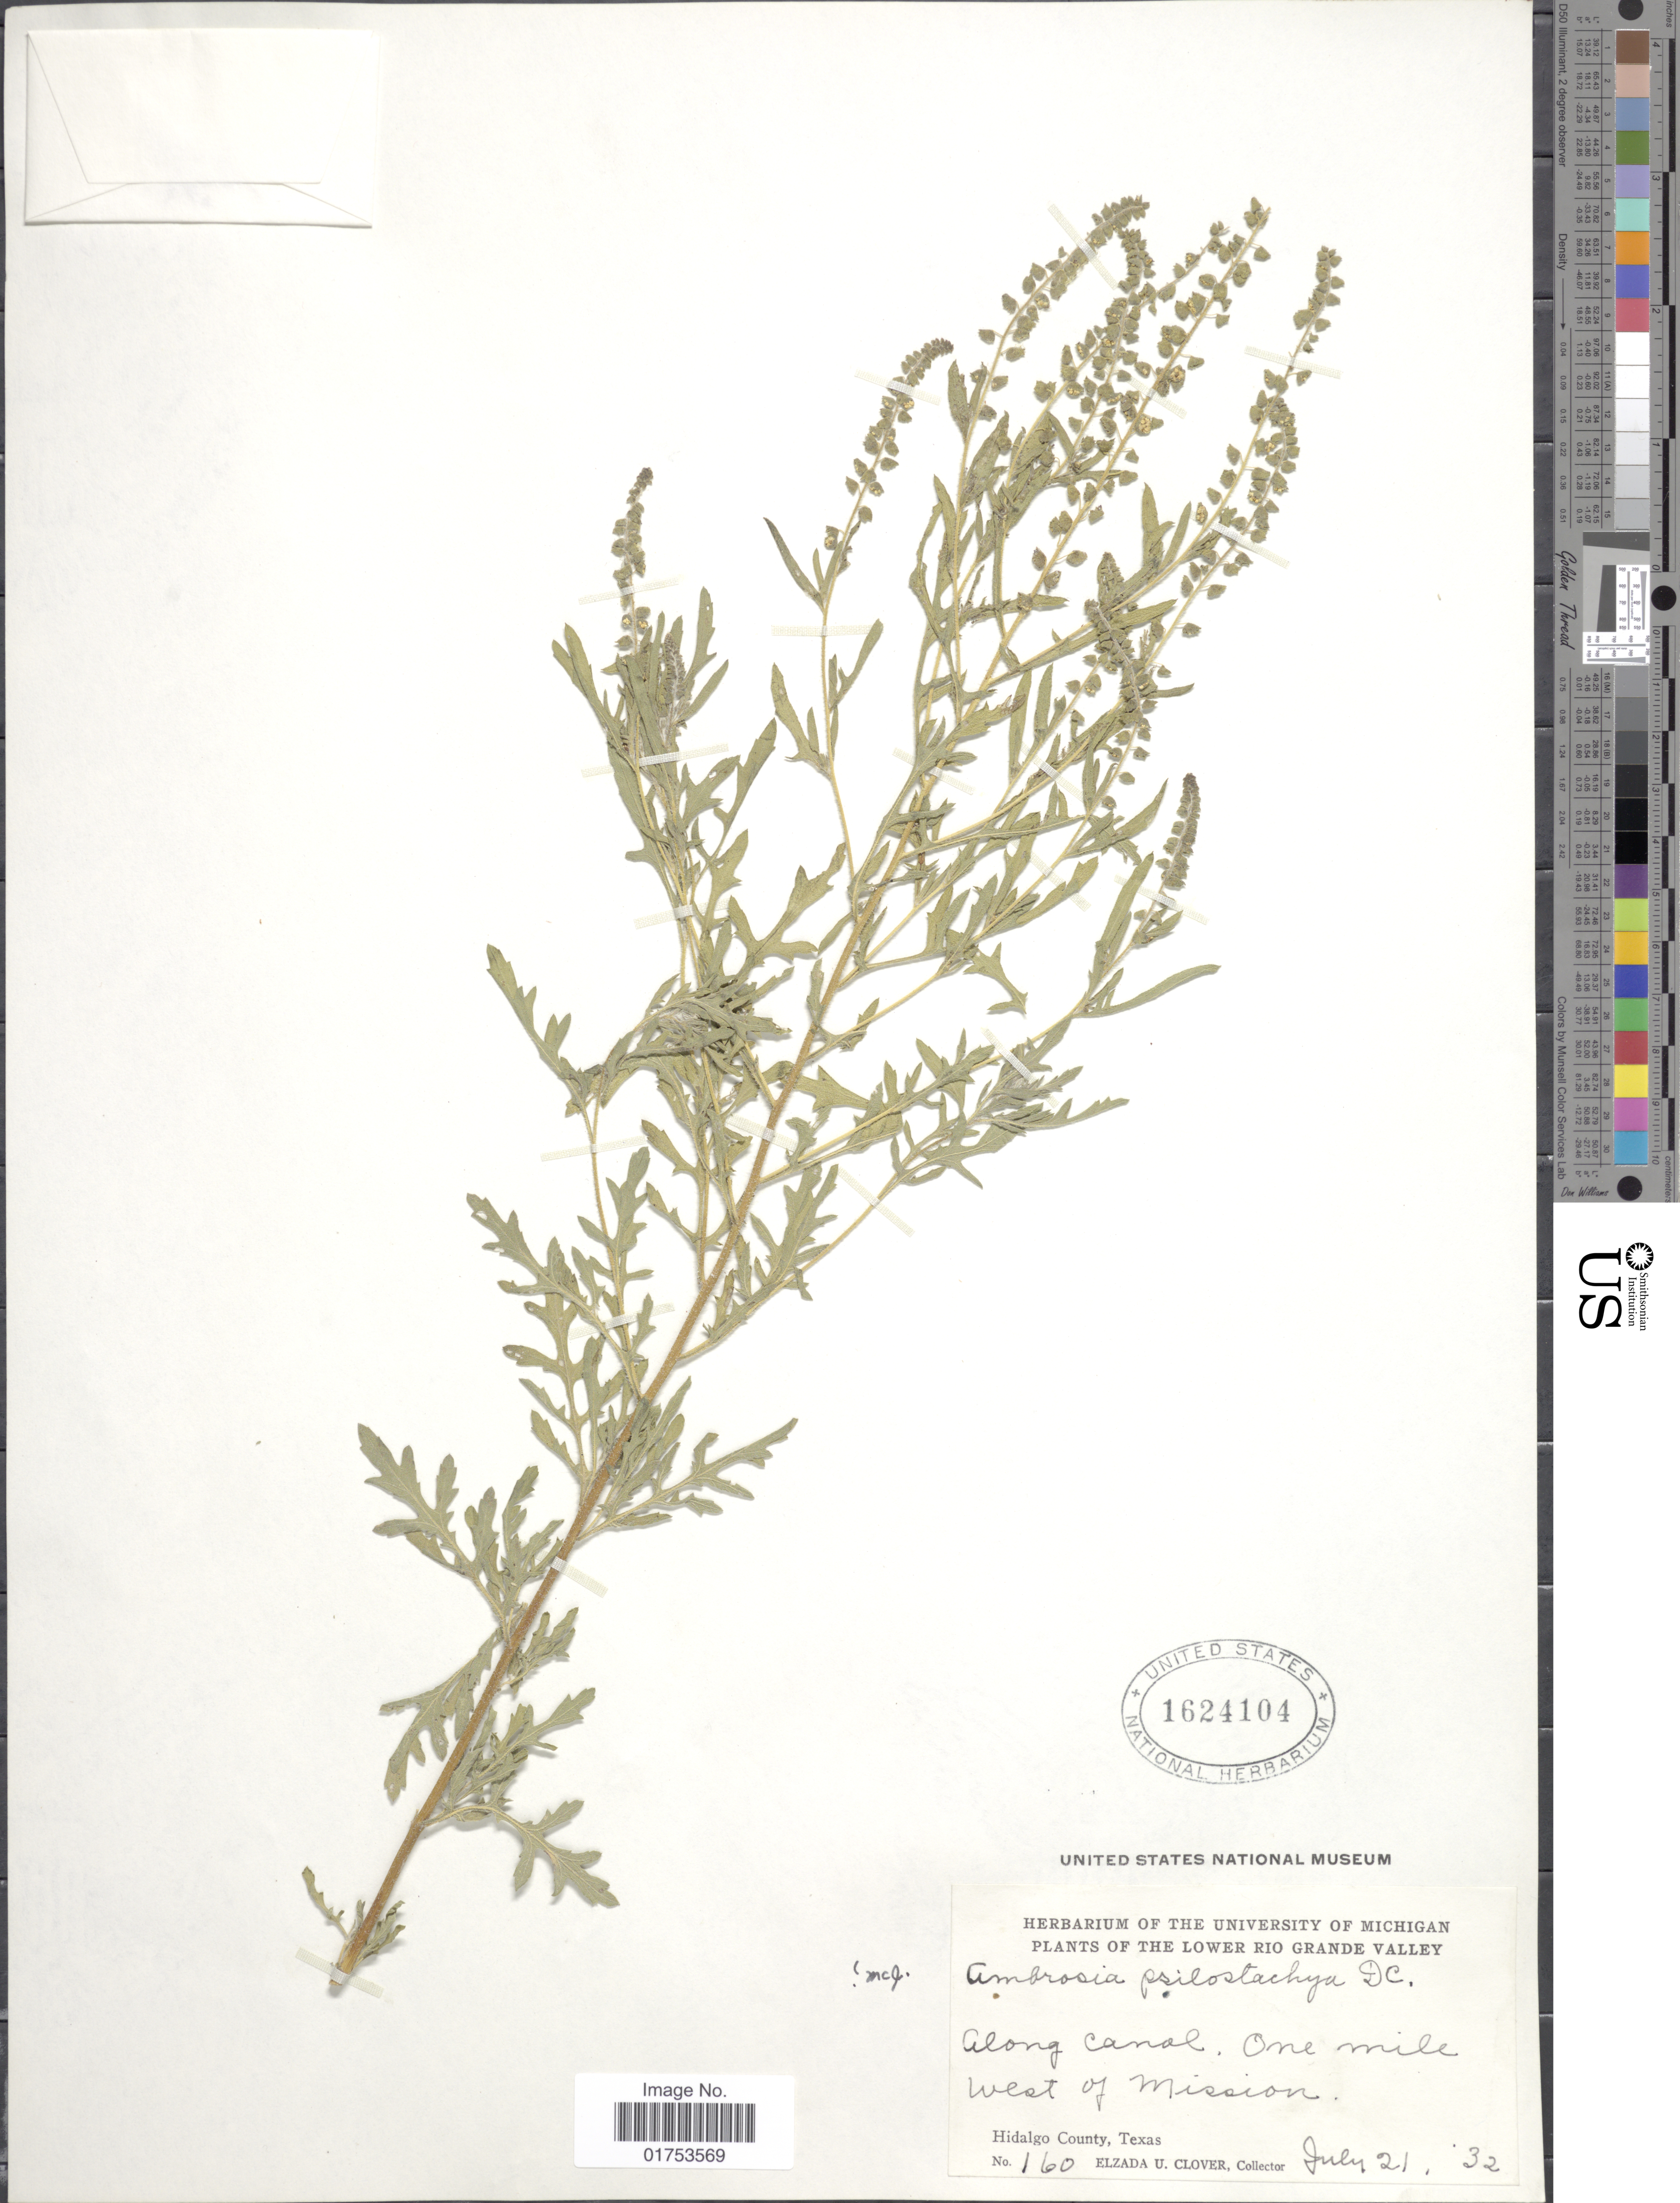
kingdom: Plantae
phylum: Tracheophyta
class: Magnoliopsida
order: Asterales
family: Asteraceae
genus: Ambrosia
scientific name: Ambrosia psilostachya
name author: DC.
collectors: E. U. Clover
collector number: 160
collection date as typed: Transcribed d/m/y: 21/7/32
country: United States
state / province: Texas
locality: Lower Rio Grande Valley, Along canal. One mile west of Mission, Hidalgo County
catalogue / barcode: US 1624104